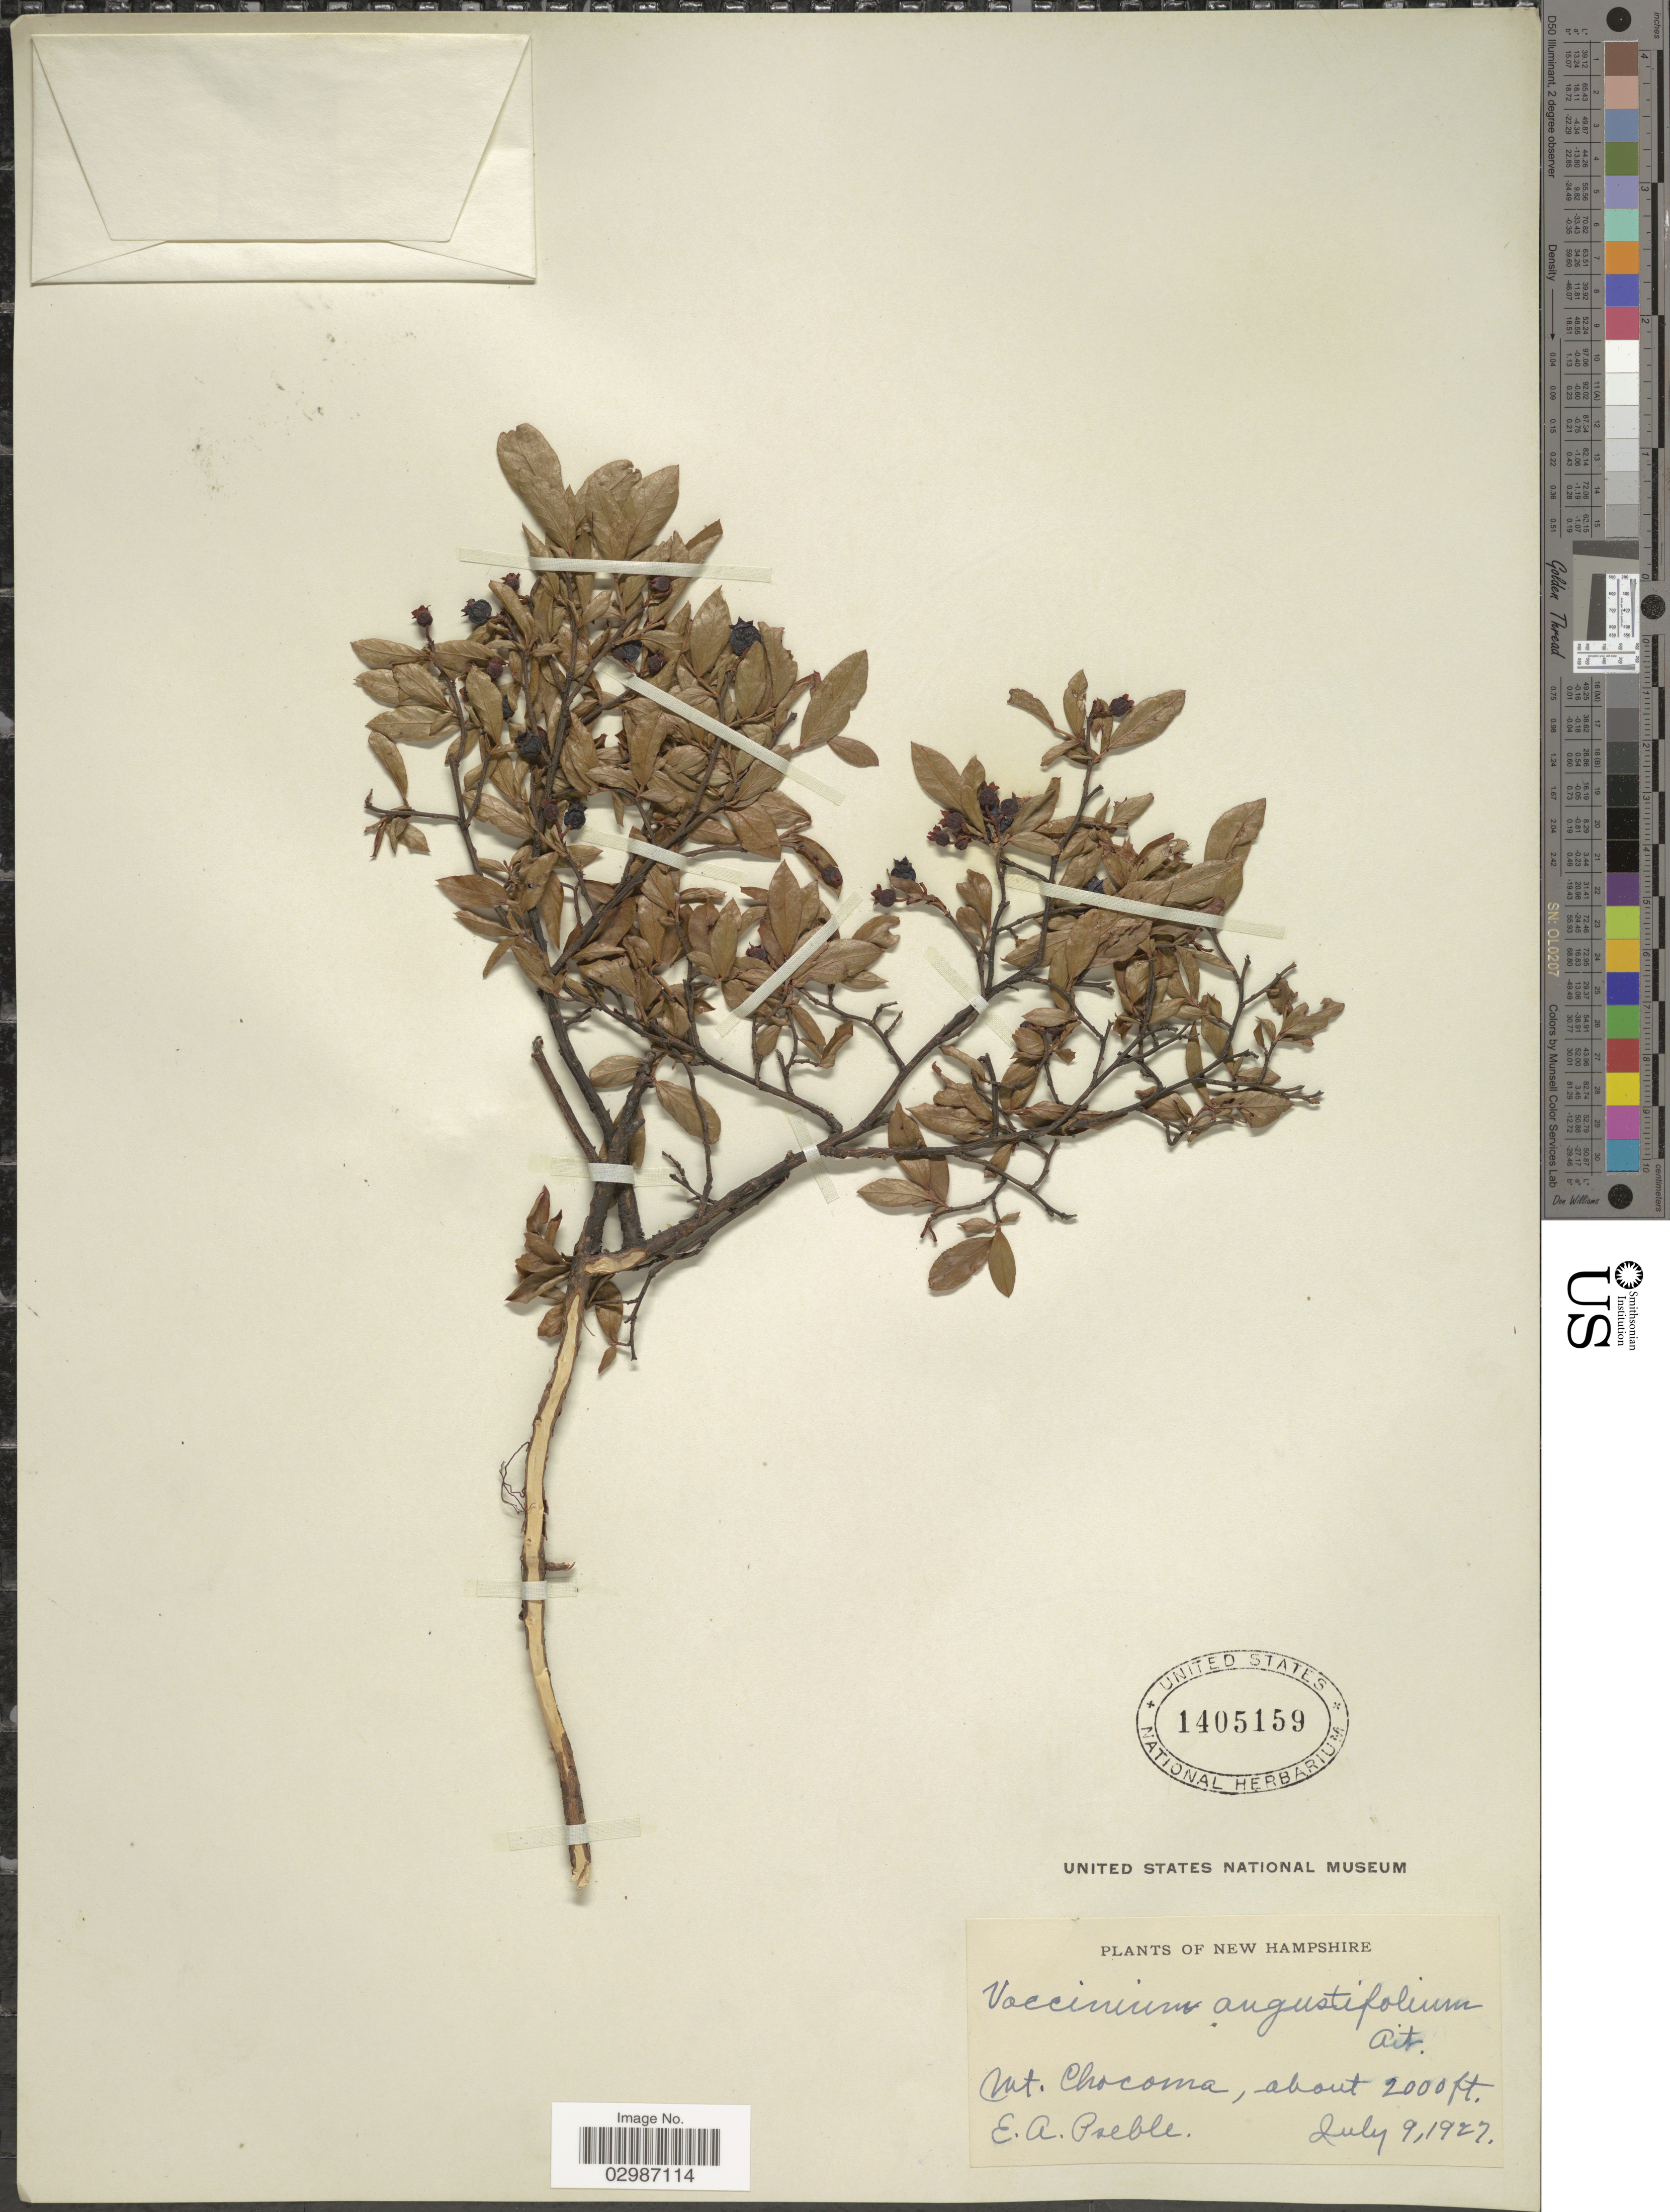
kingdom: Plantae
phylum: Tracheophyta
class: Magnoliopsida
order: Ericales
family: Ericaceae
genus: Vaccinium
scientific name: Vaccinium angustifolium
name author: Aiton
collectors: E. Preble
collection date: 1927-07-09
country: United States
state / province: New Hampshire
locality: Mt. Chocoma.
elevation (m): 610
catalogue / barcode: US 1405159